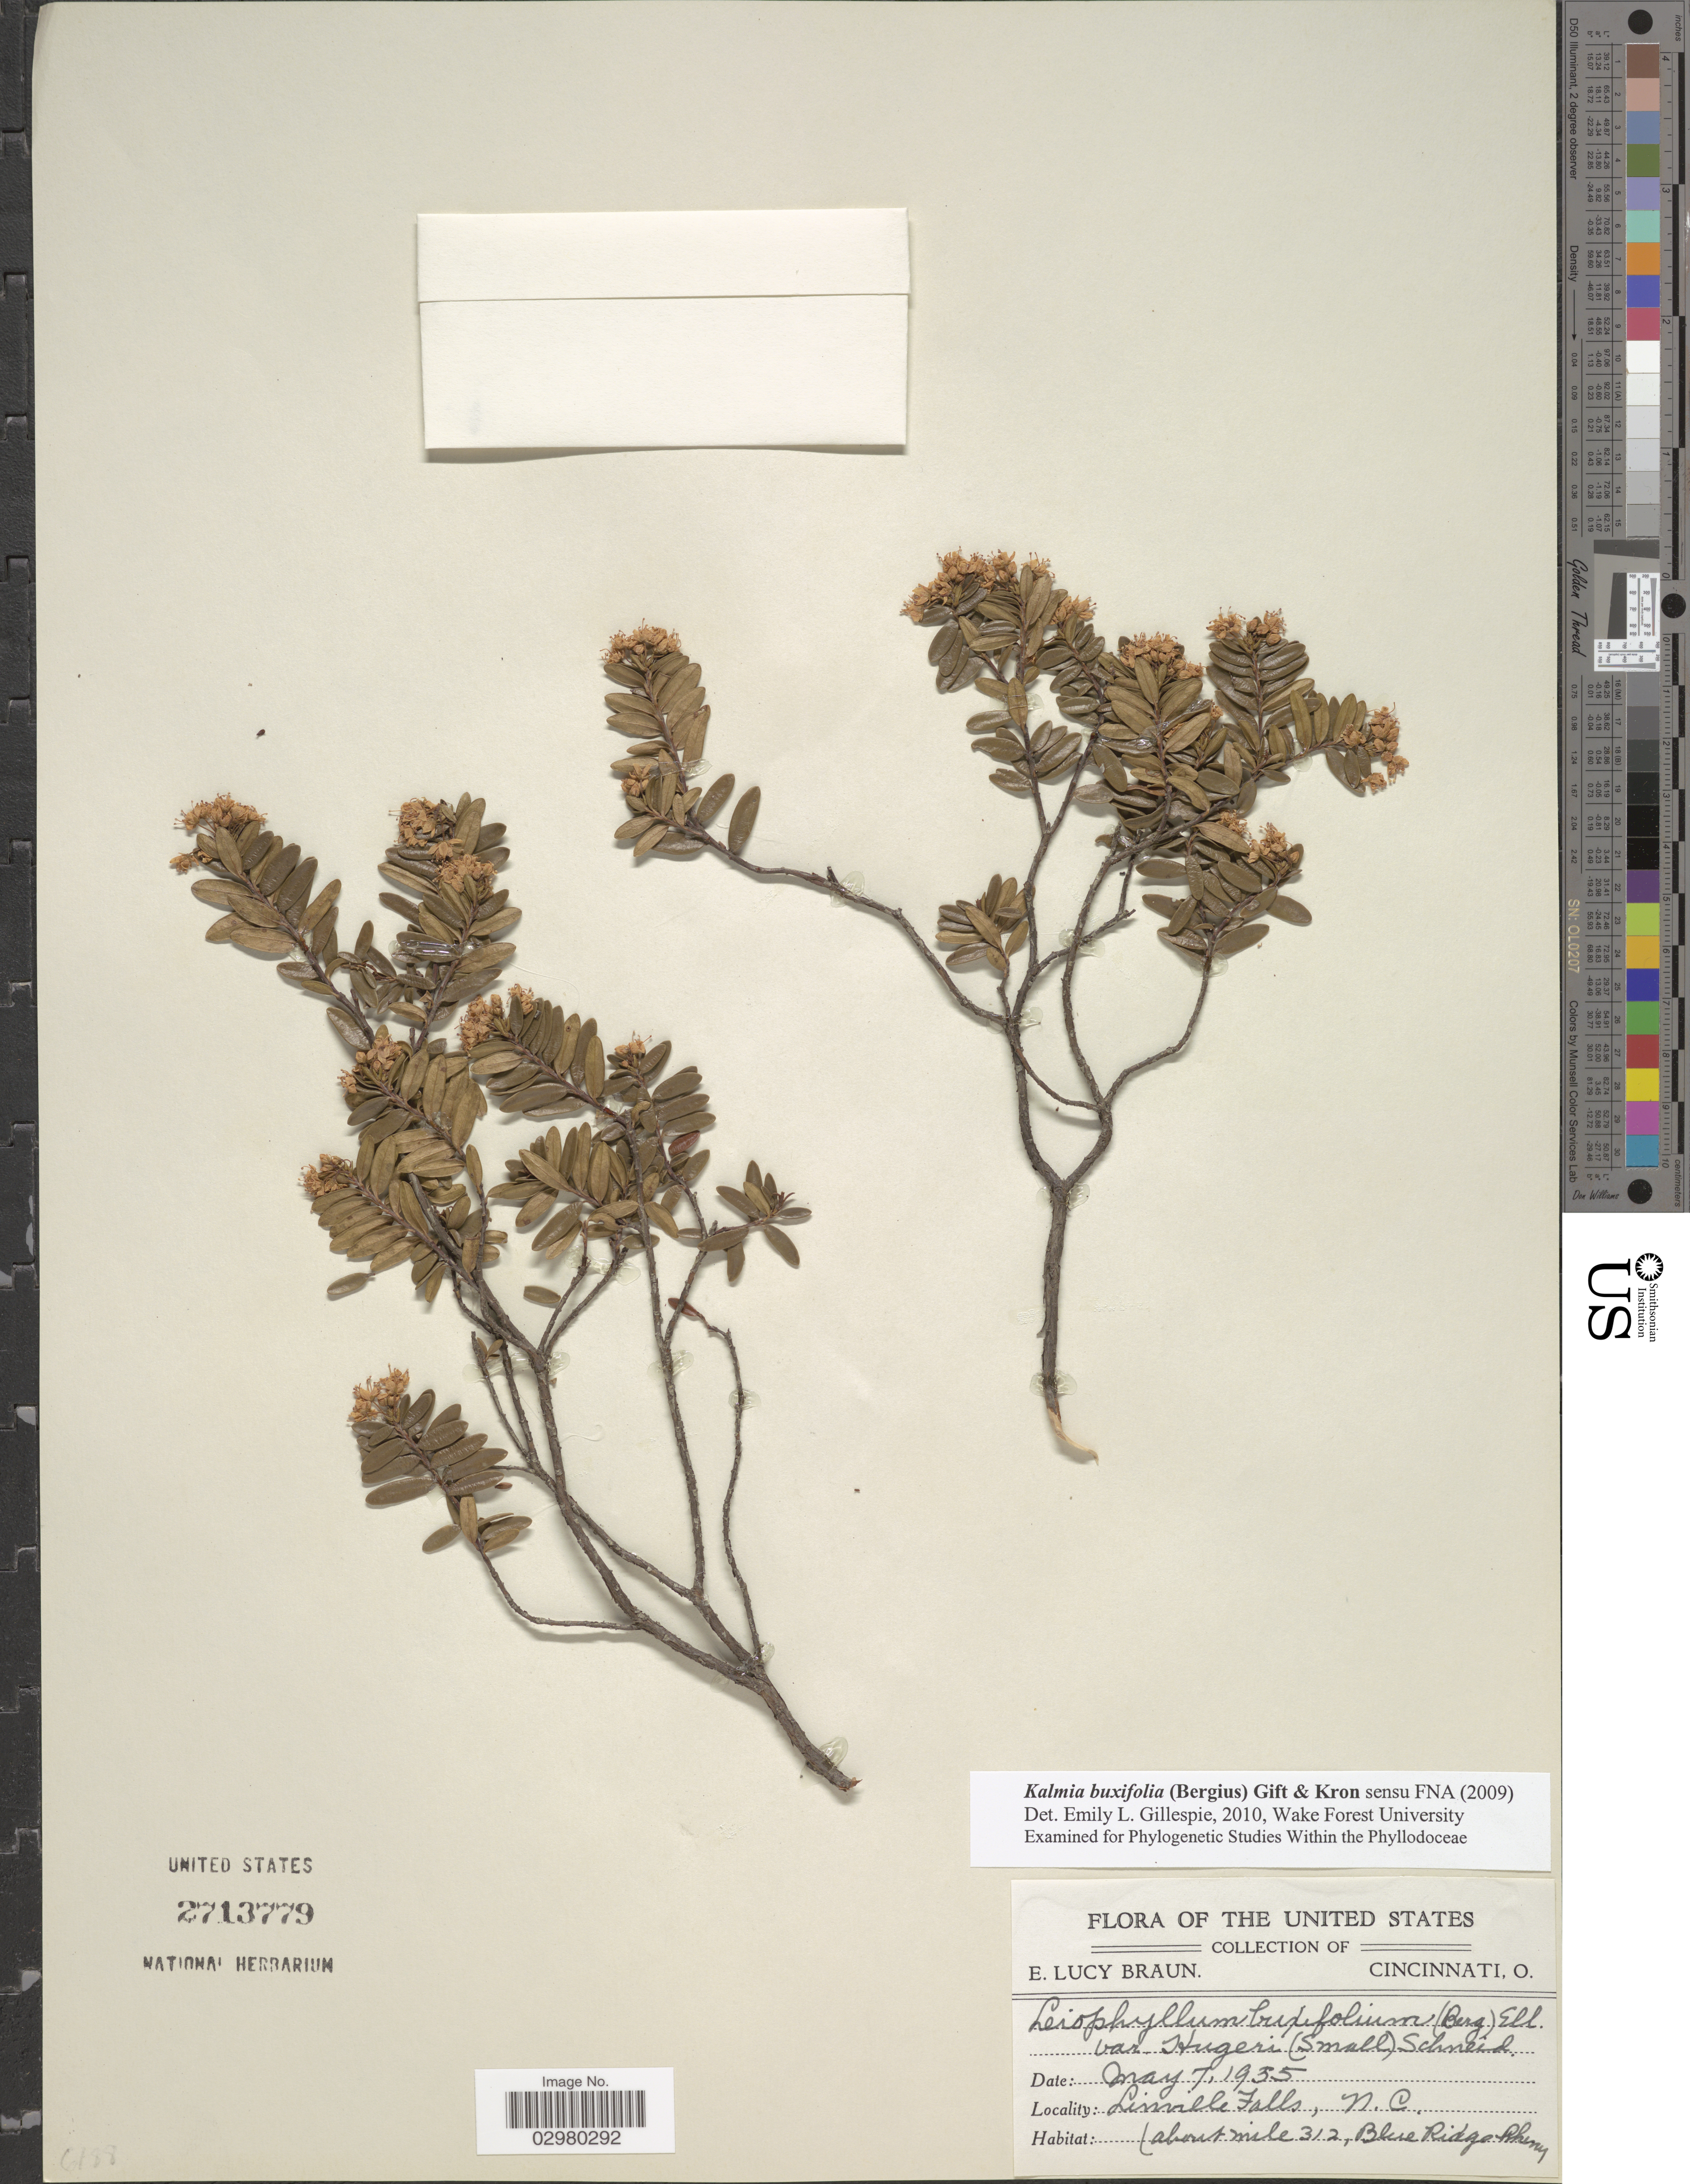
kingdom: Plantae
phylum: Tracheophyta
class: Magnoliopsida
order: Ericales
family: Ericaceae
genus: Leiophyllum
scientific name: Leiophyllum buxifolium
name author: (Bergius) Elliott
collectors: E. L. Braun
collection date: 1935-05-07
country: United States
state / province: North Carolina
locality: Linville Falls, about mile 312, Blue Ridge Pkwy.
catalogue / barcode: US 2713779